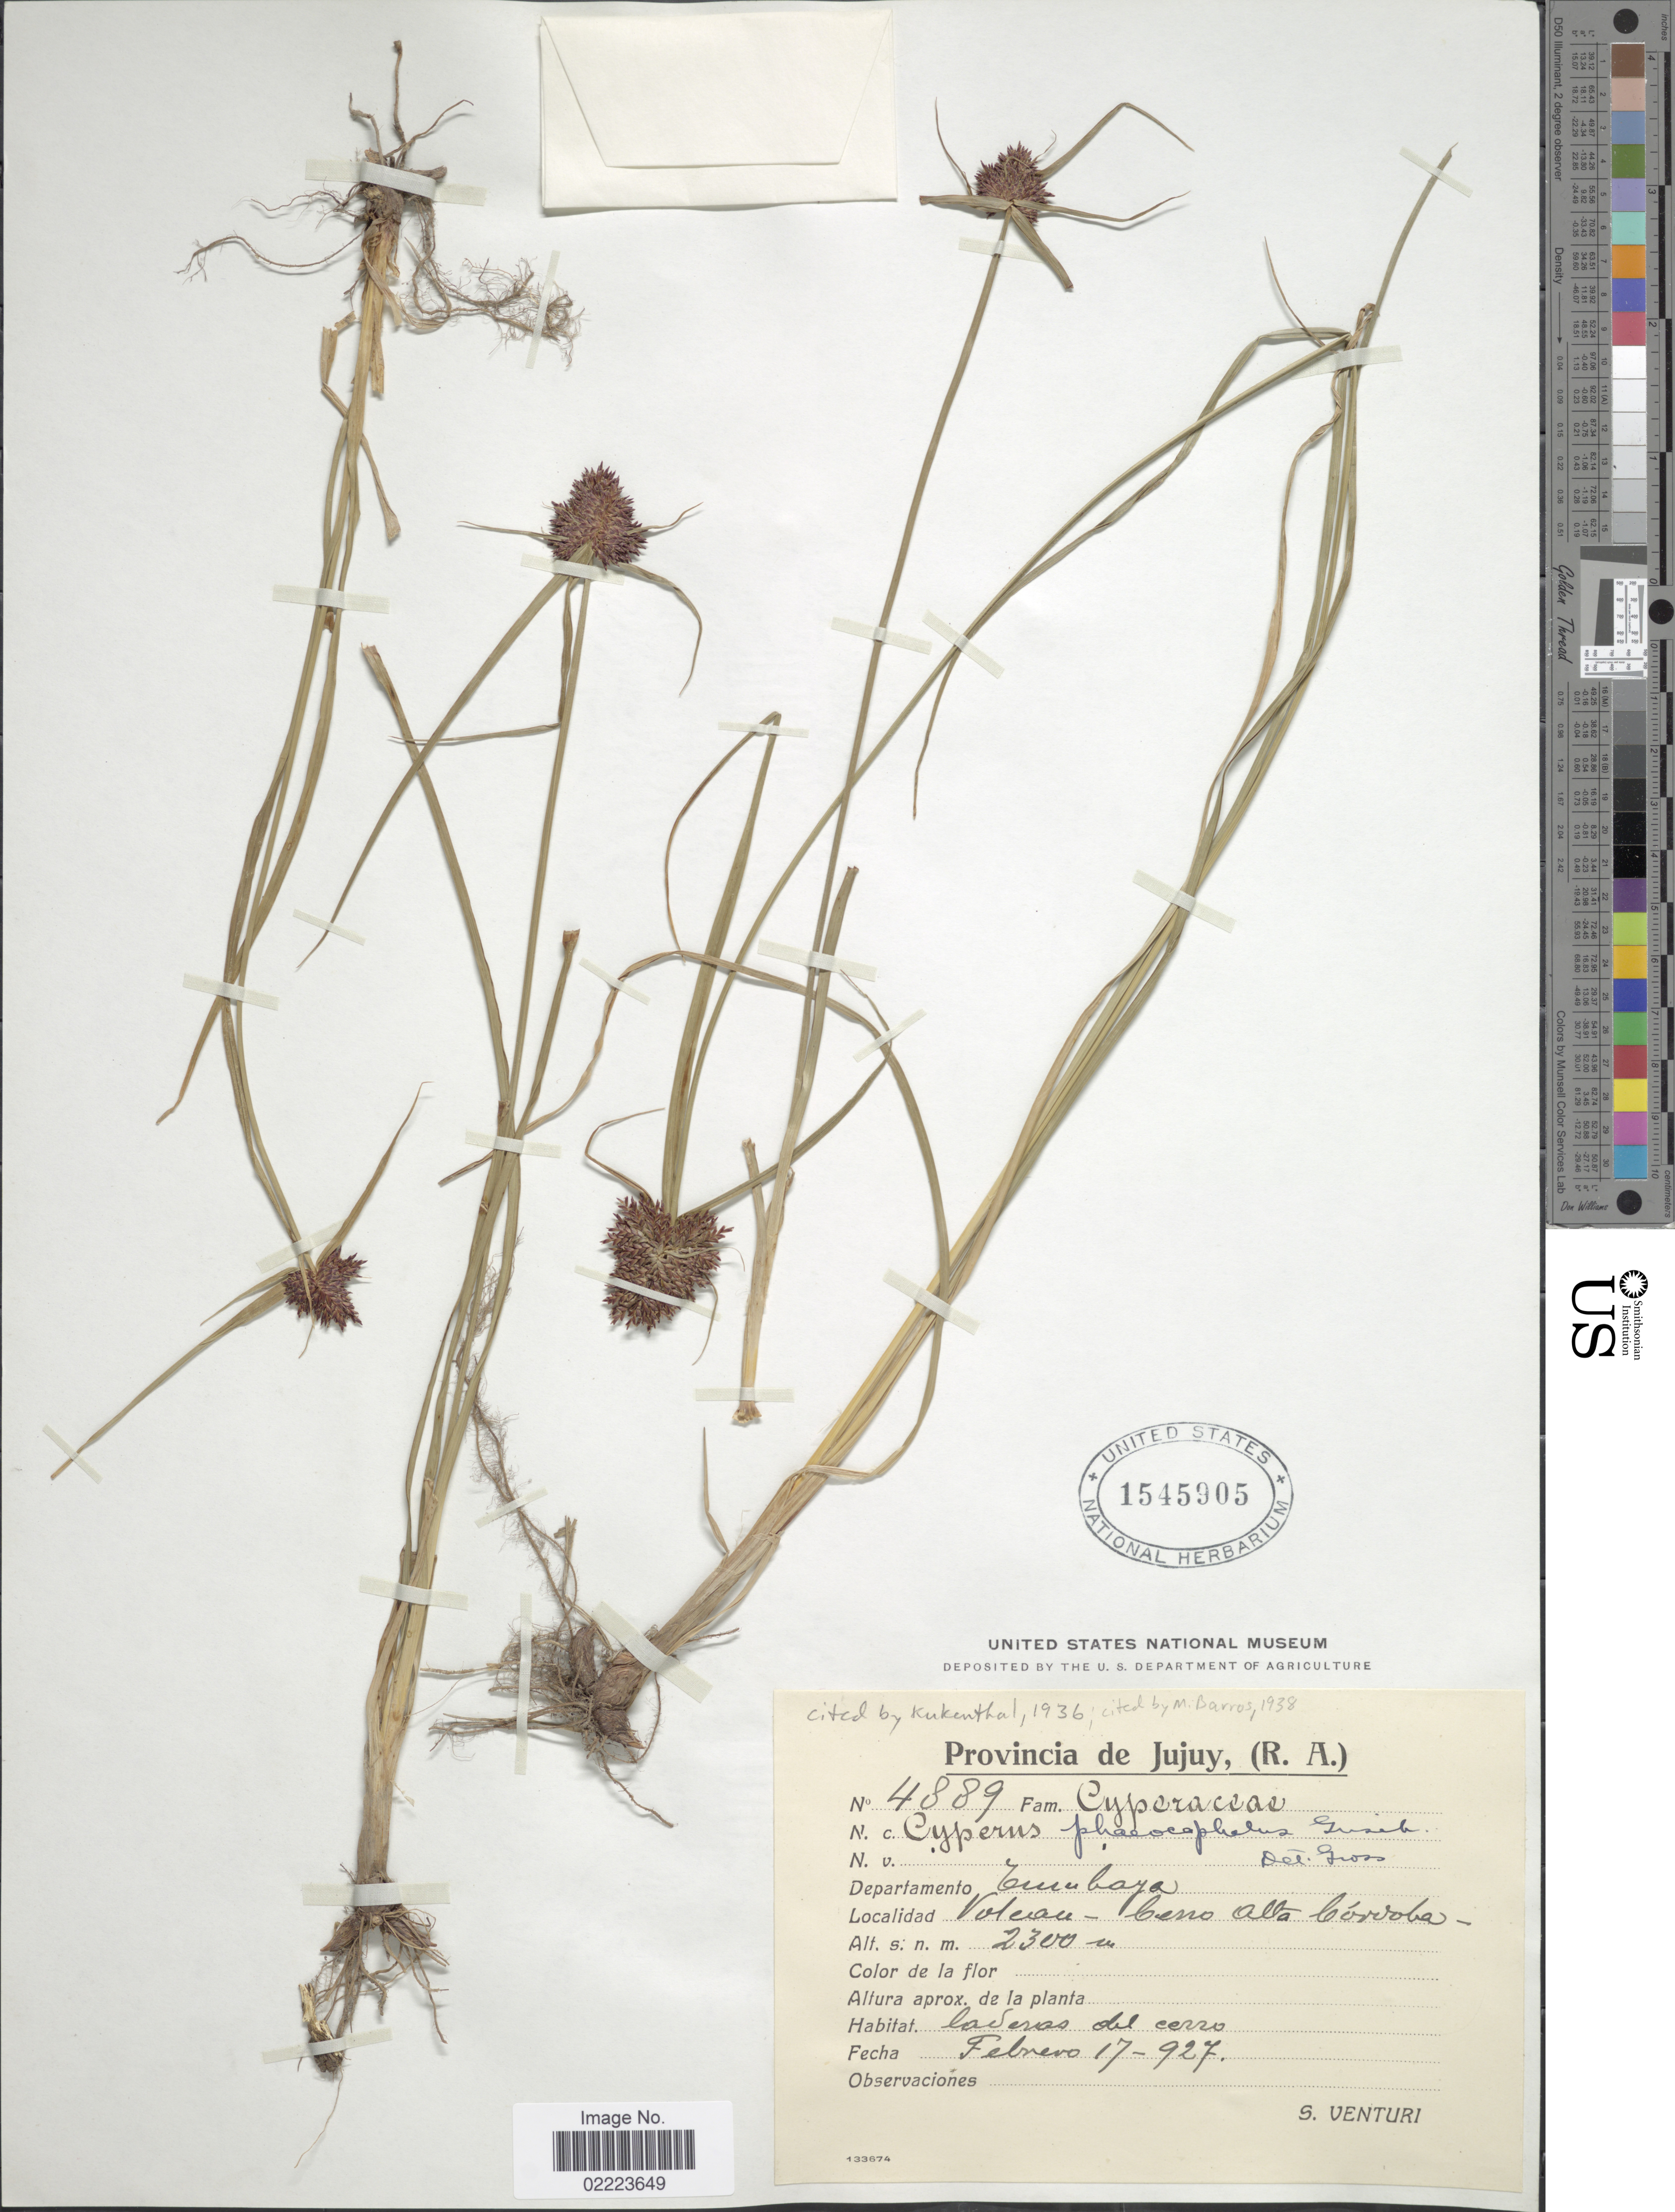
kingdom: Plantae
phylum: Tracheophyta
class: Liliopsida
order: Poales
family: Cyperaceae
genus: Cyperus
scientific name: Cyperus manimae var. manimae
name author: Kunth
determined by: Strong, Mark T., (BOT), Smithsonian Institution - National Museum of Natural History (UNITED STATES)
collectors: S. Venturi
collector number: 4889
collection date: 1927-02-17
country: Argentina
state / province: Jujuy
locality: (R.A.) Departamento Tumbaya, Volcan- Cerro Alta Cordoba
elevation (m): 2300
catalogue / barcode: US 1545905